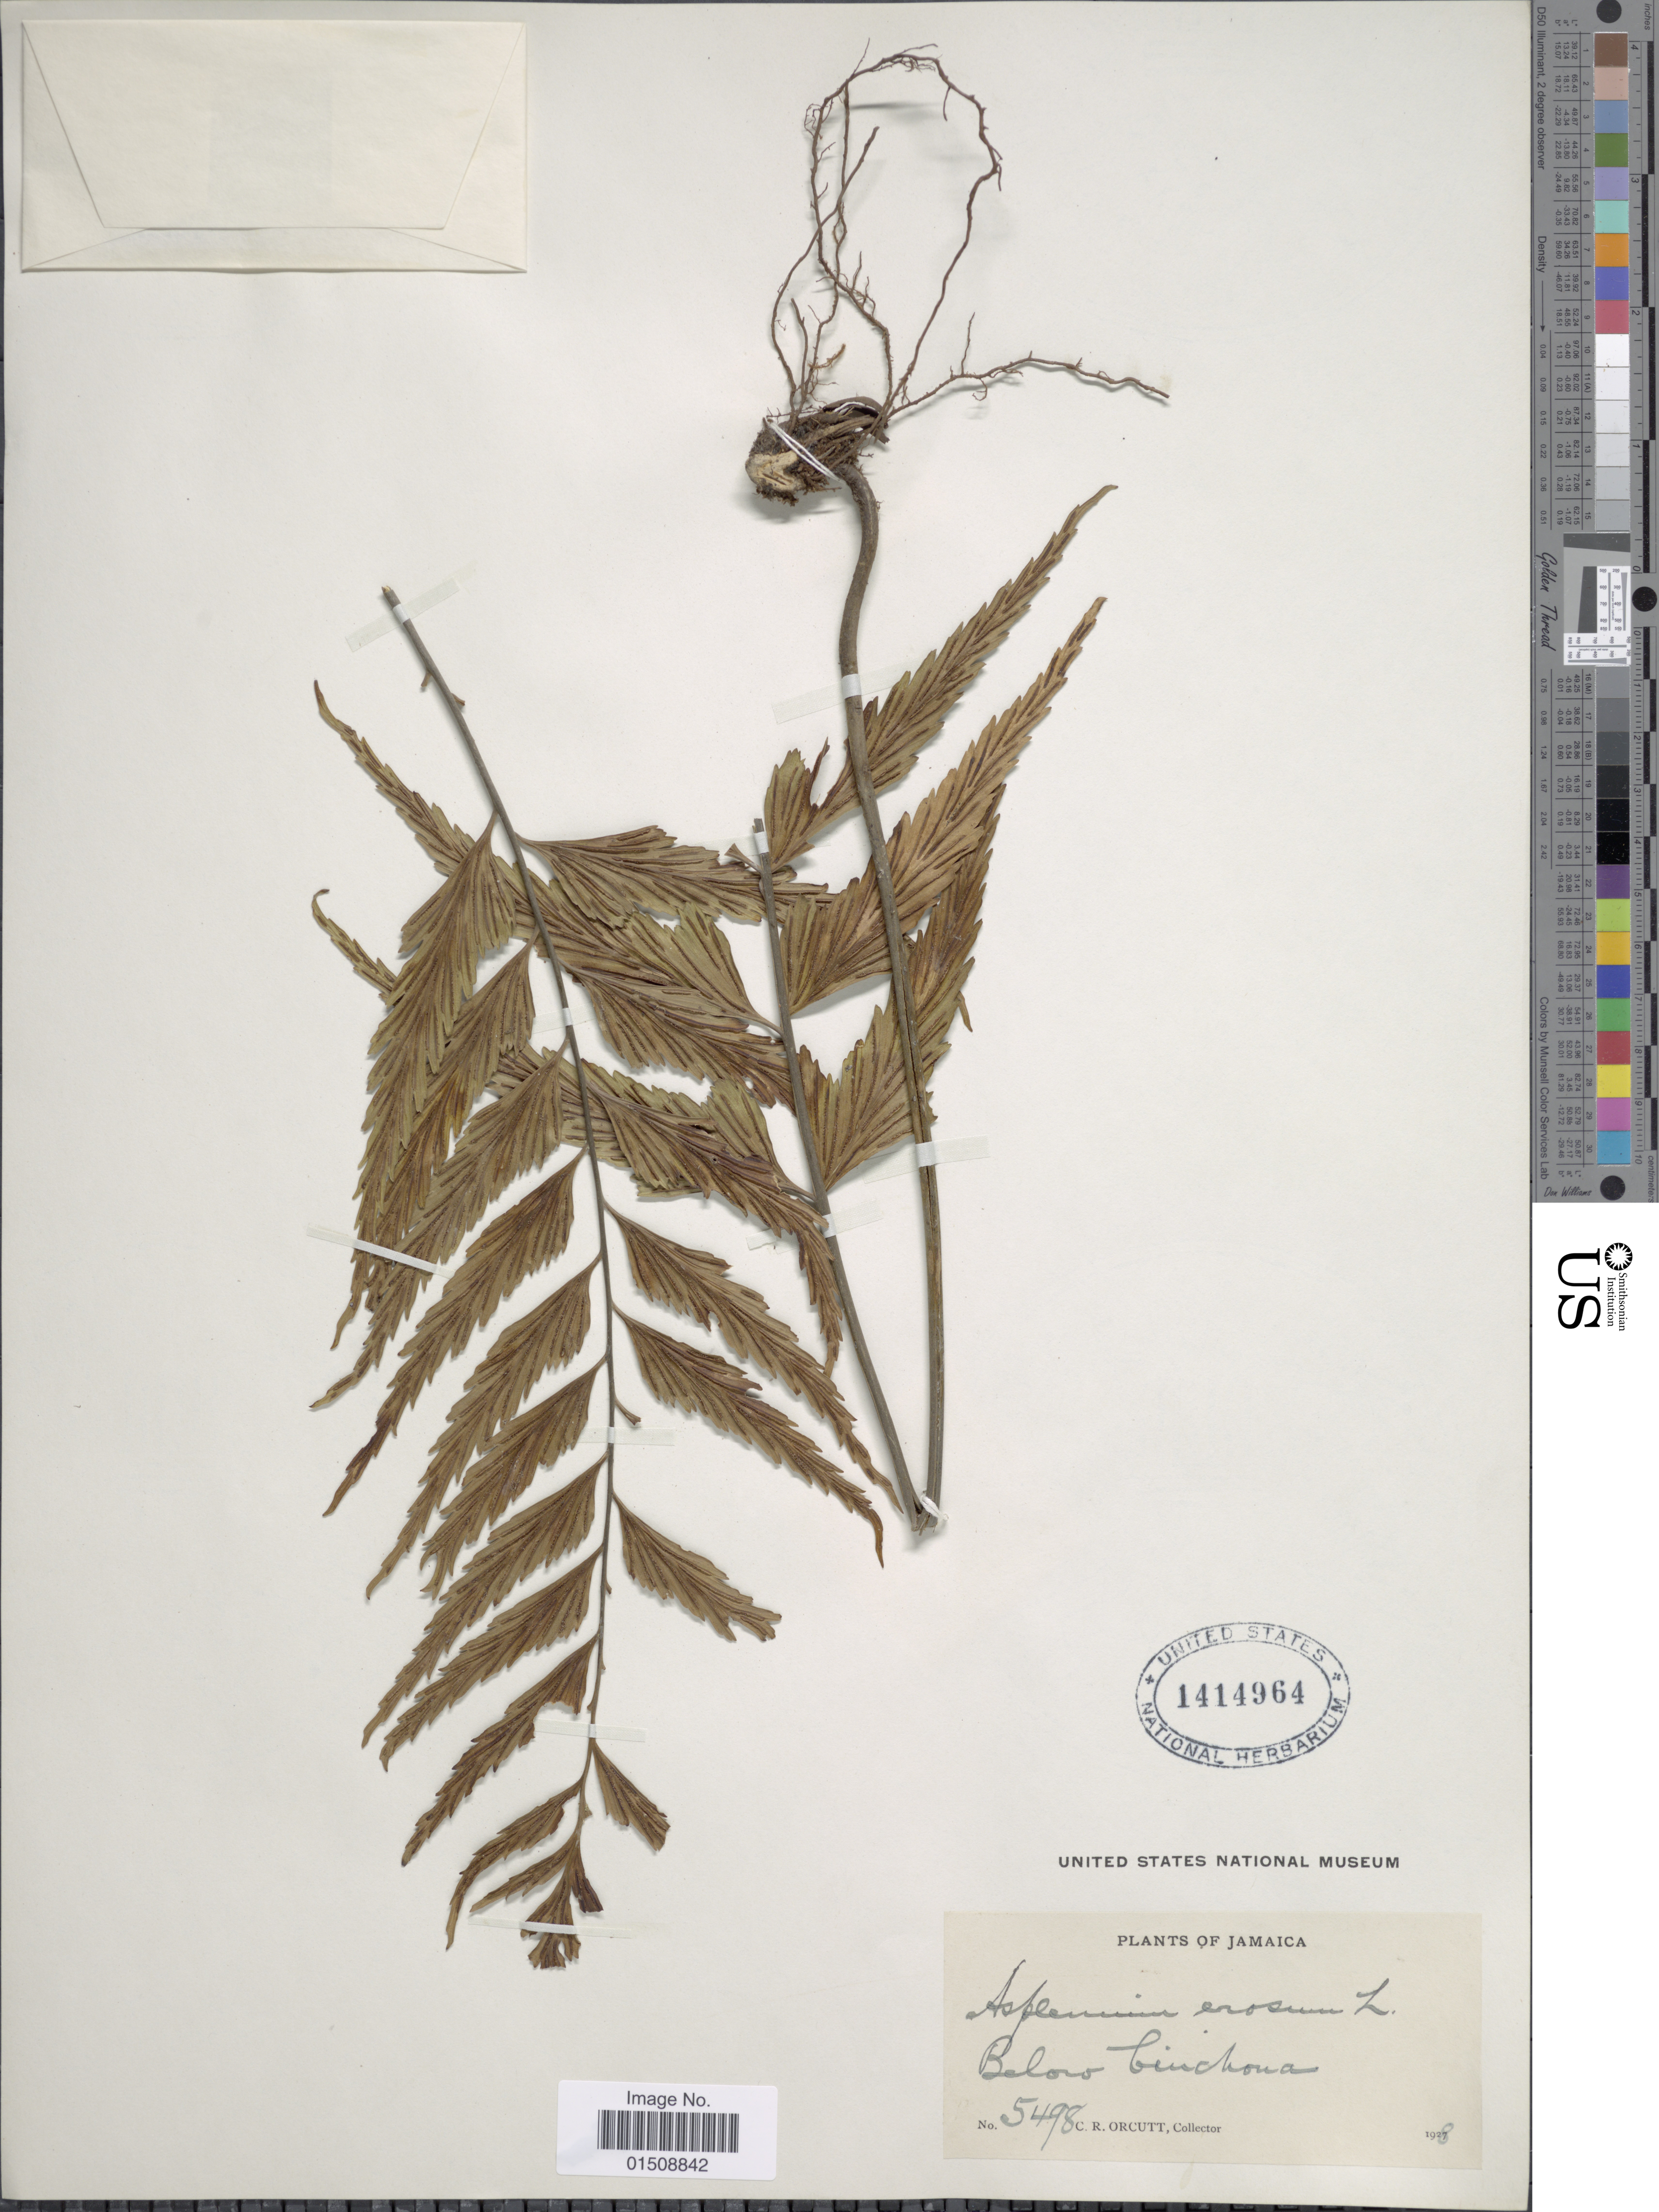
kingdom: Plantae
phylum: Tracheophyta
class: Polypodiopsida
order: Polypodiales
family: Aspleniaceae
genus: Asplenium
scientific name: Asplenium erosum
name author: L.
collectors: C. R. Orcutt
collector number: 5498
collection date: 1928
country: Jamaica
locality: Below Cinchona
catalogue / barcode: US 1414964